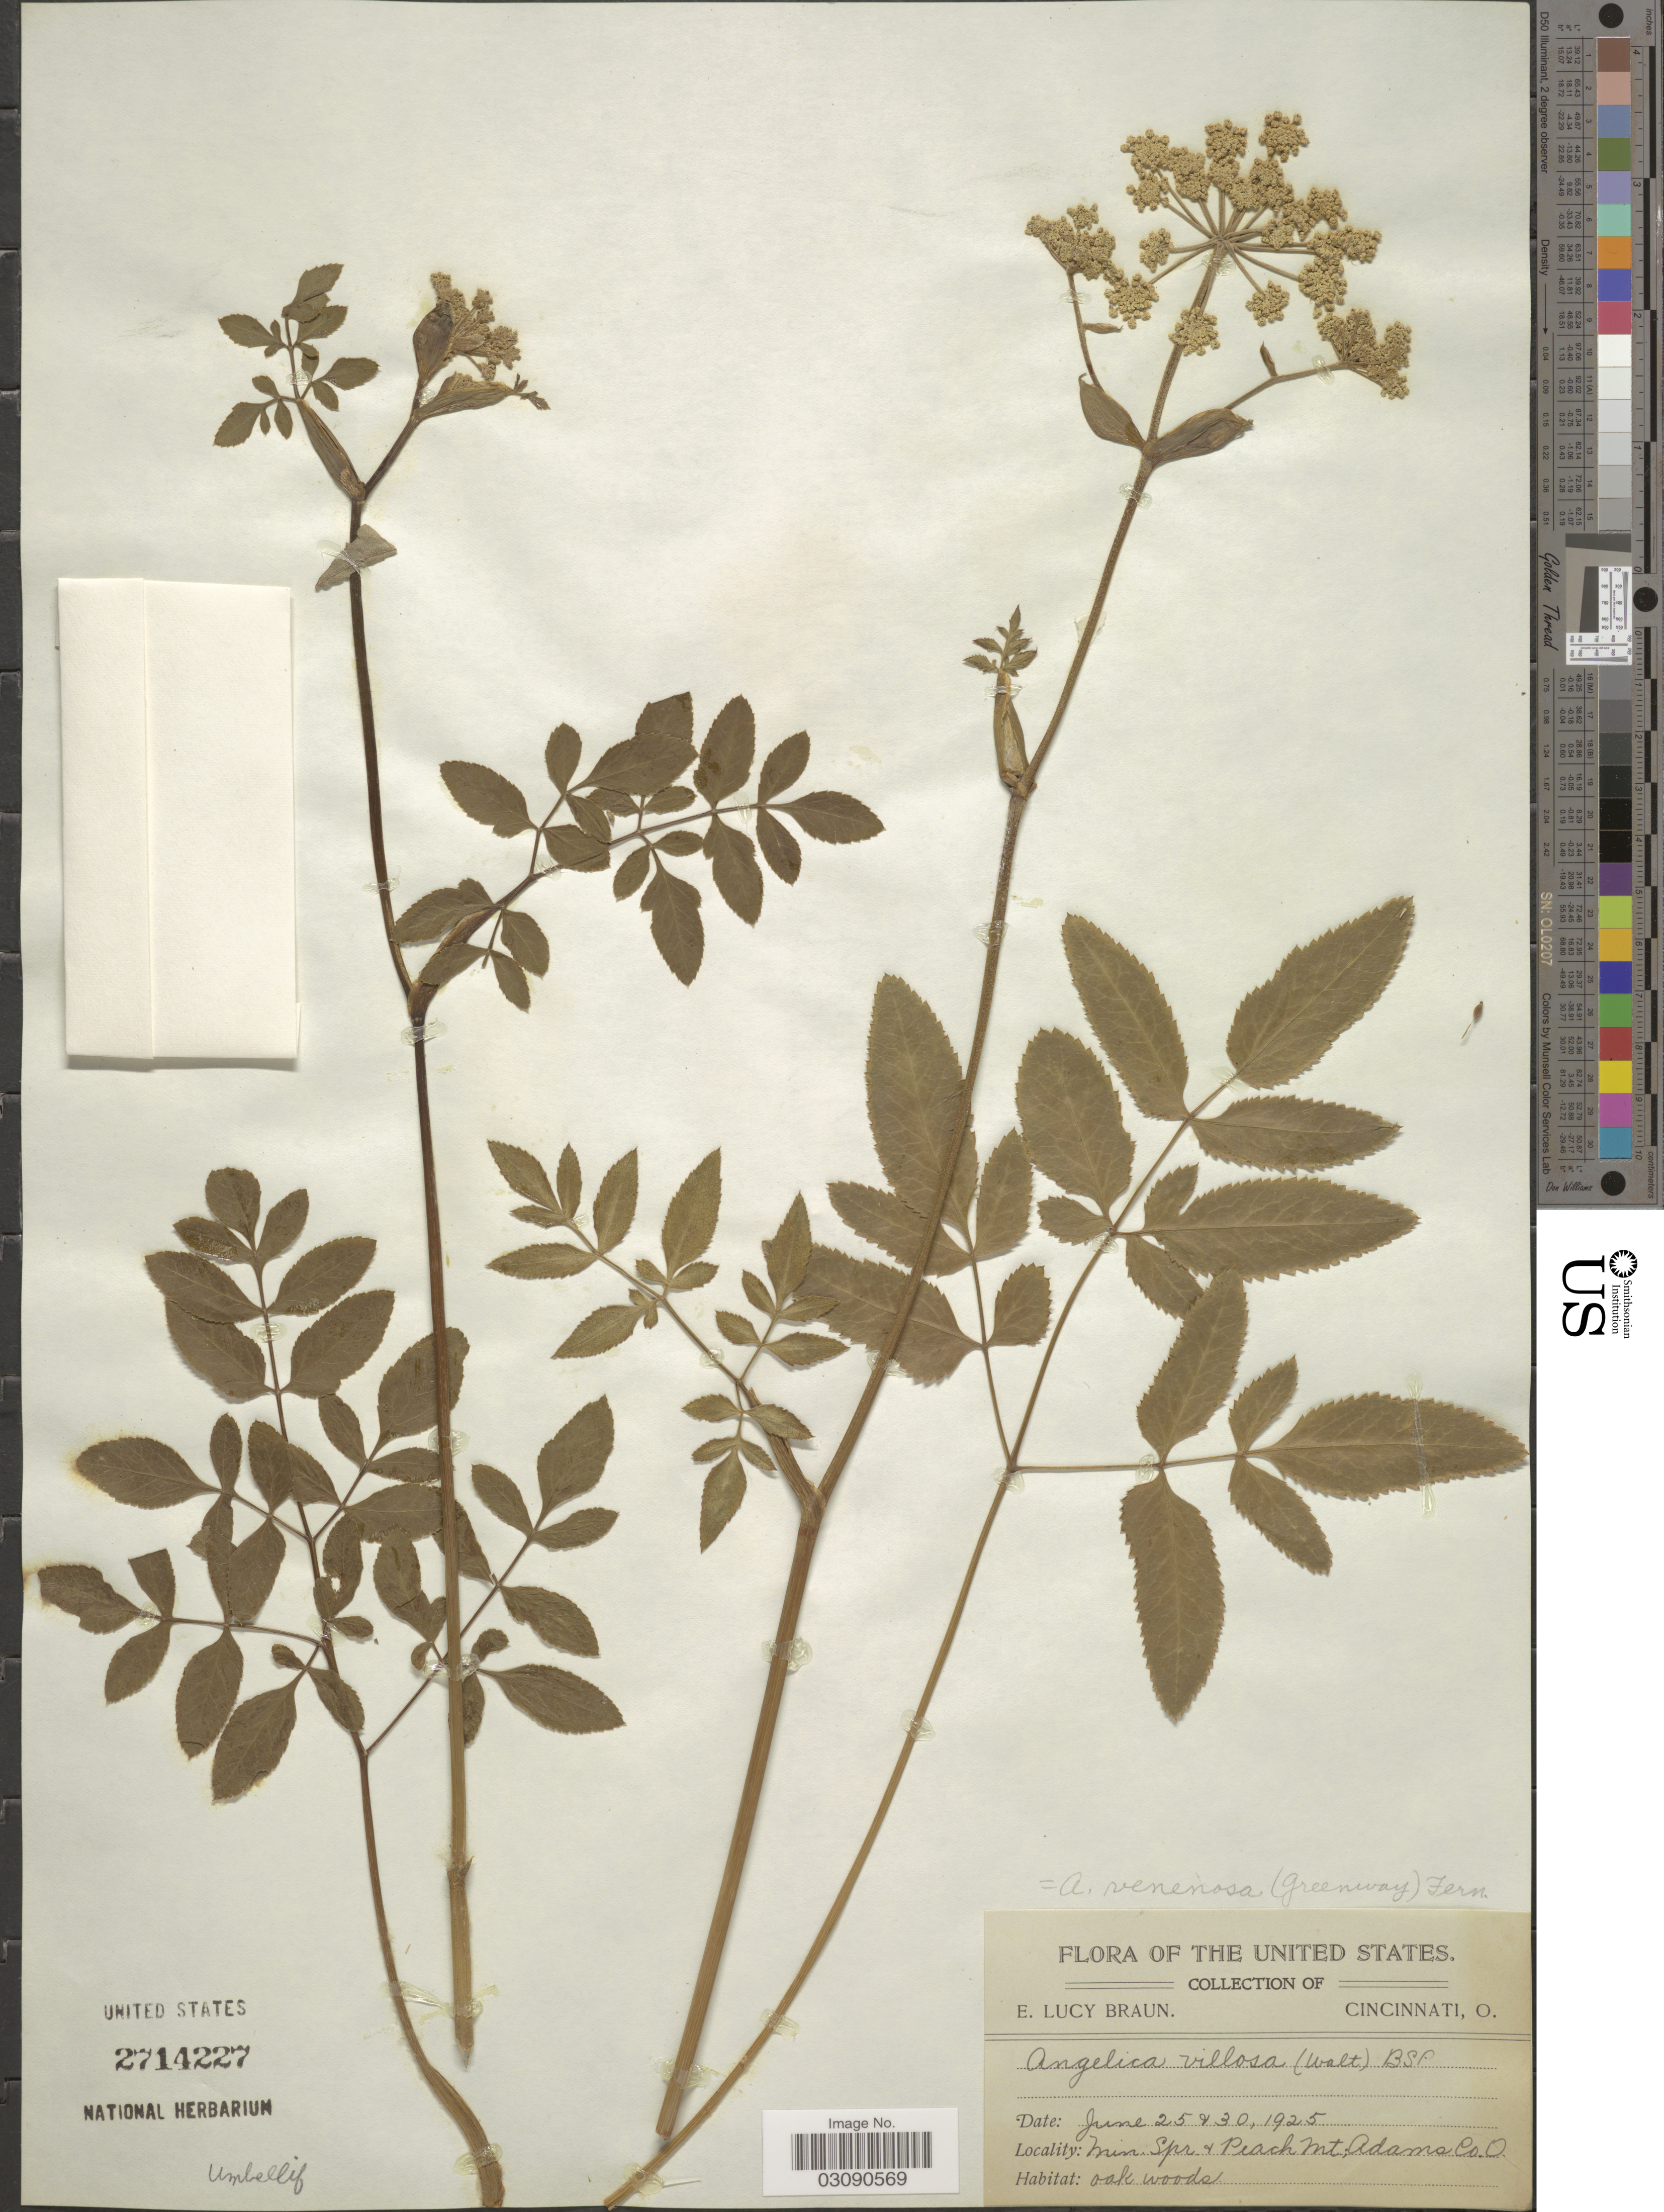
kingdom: Plantae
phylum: Tracheophyta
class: Magnoliopsida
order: Apiales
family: Apiaceae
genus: Angelica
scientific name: Angelica venenosa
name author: (Greenway) Fernald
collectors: E. L. Braun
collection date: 1925-06-25/1925-06-30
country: United States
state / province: Ohio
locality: Min. Spr. & Peach Mt. Adams Co.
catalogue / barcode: US 2714227